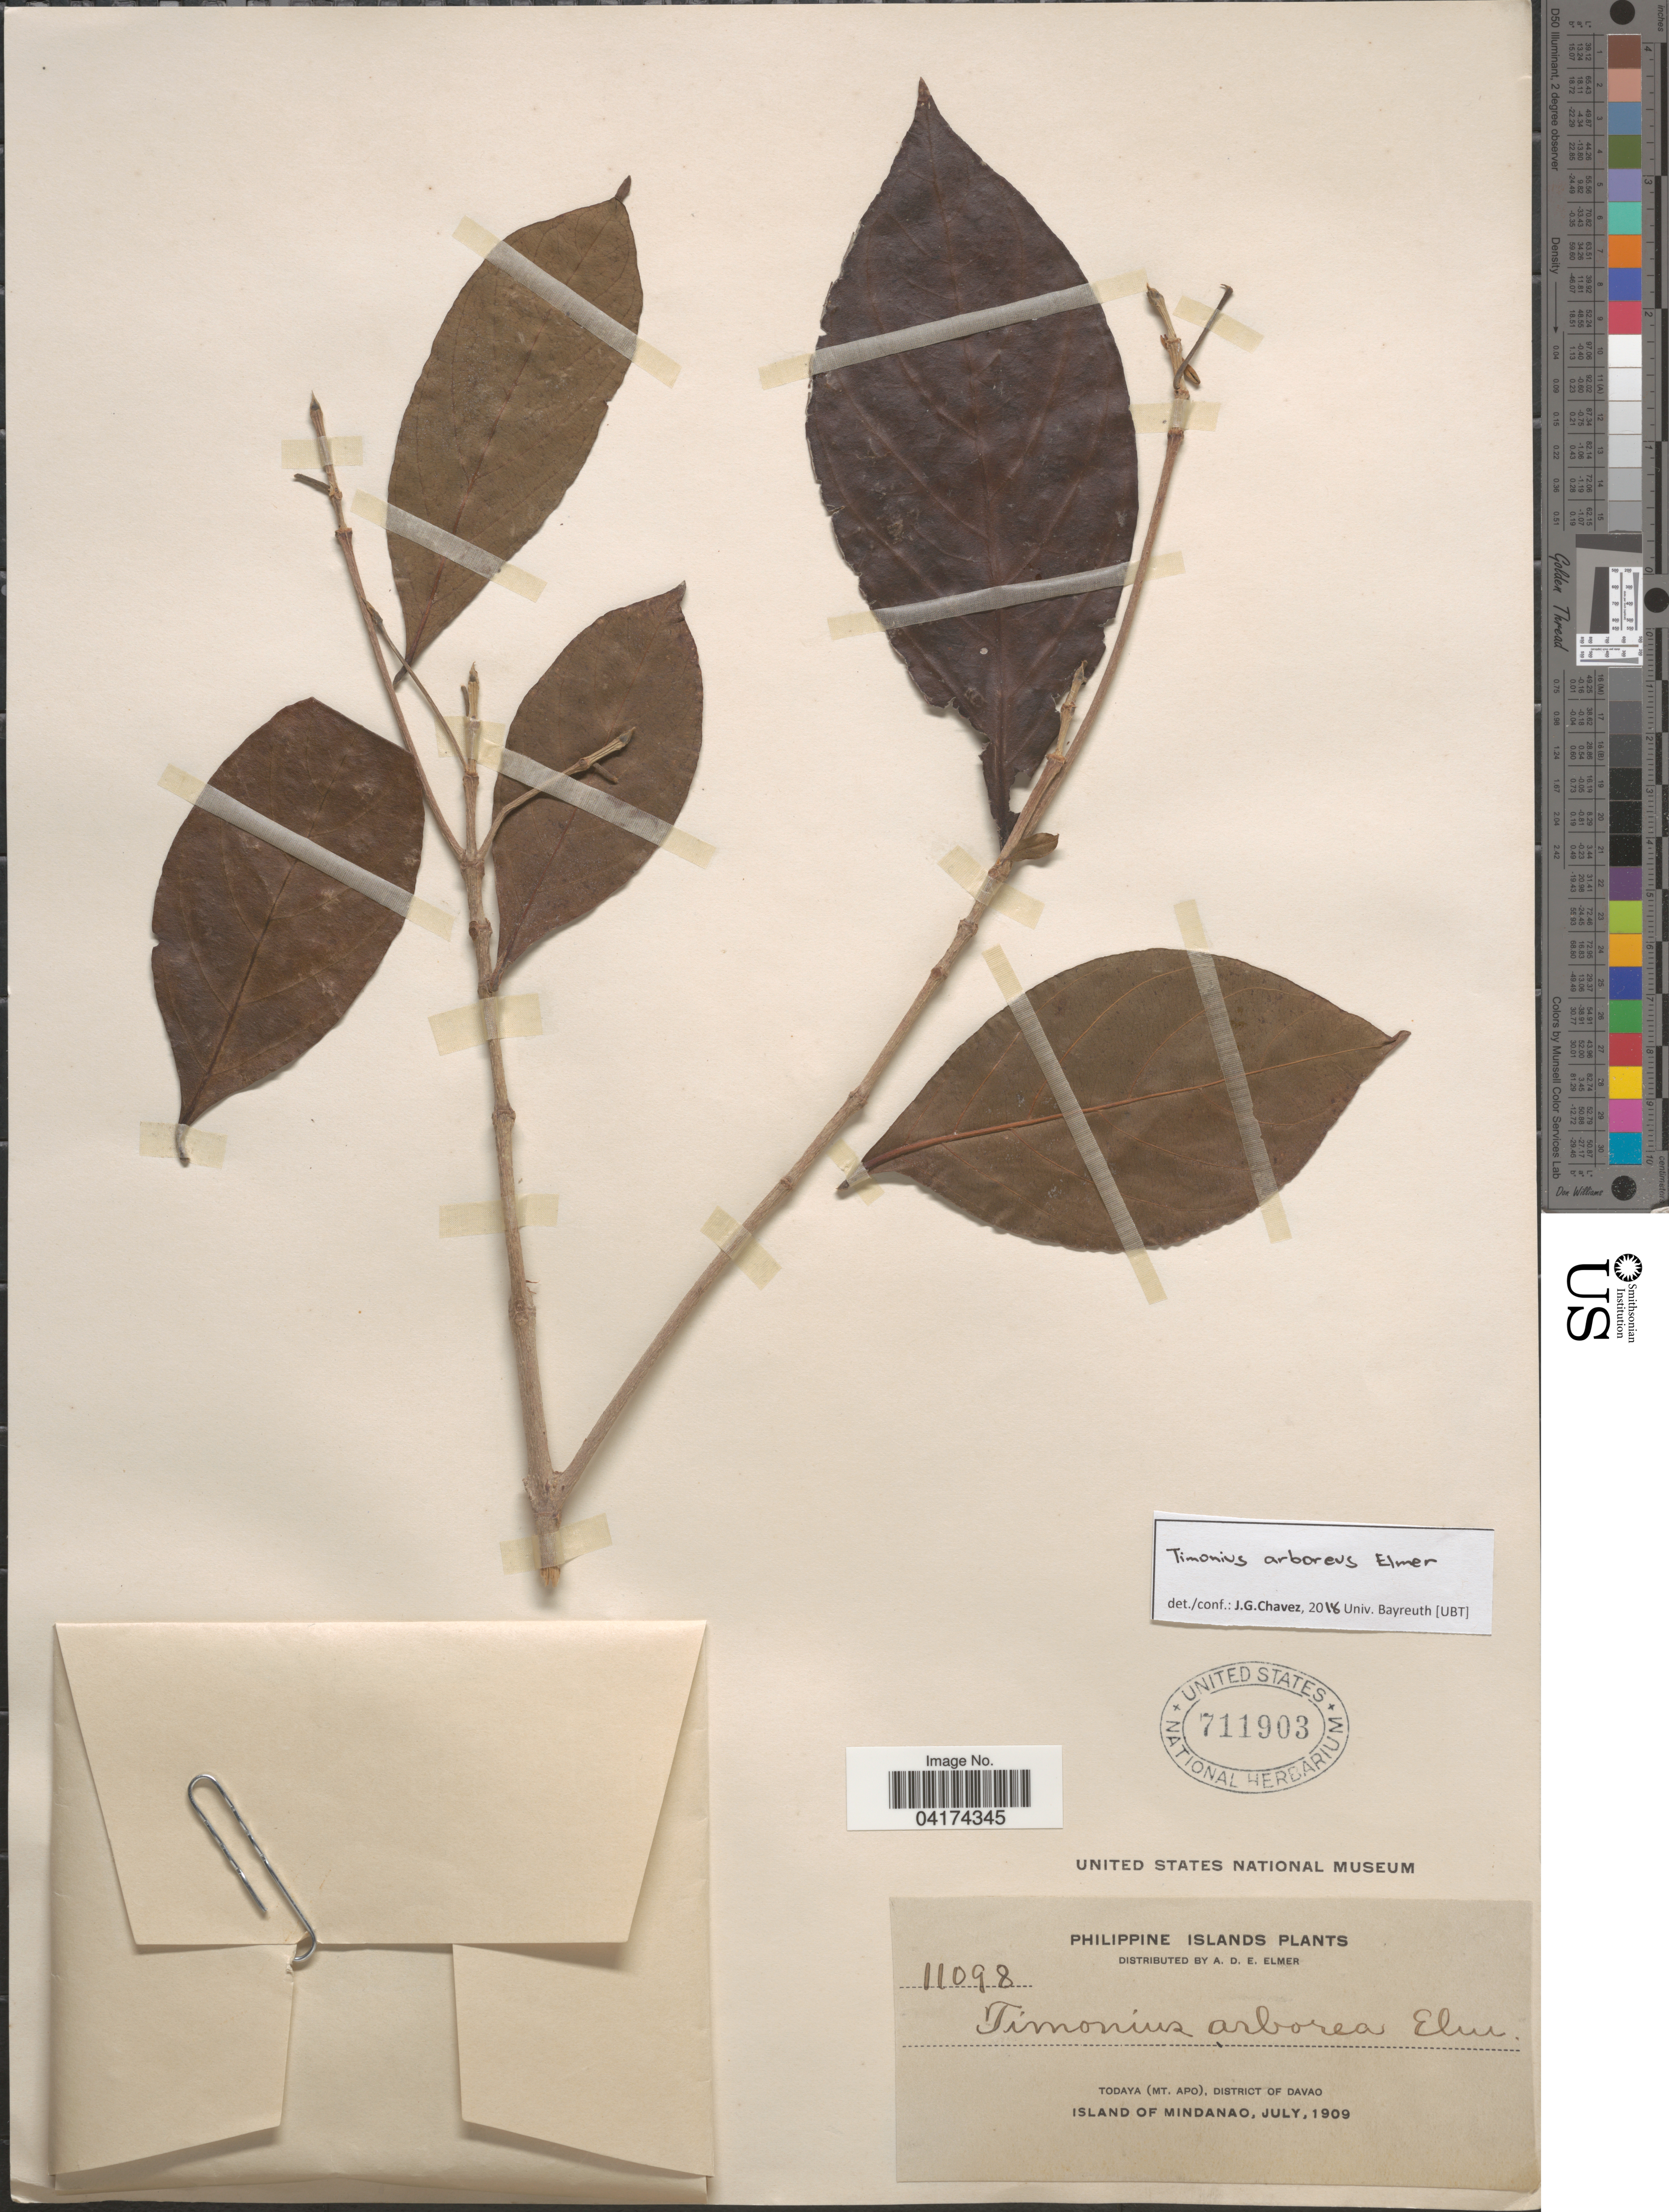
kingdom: Plantae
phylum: Tracheophyta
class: Magnoliopsida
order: Gentianales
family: Rubiaceae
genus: Timonius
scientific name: Timonius arboreus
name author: Elmer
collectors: A. D. E. Elmer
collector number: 11098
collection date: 1909-07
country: Philippines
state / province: Davao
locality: Todaya (Mt. Apo), District of Davao. Island of Mindanao.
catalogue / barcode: US 711903